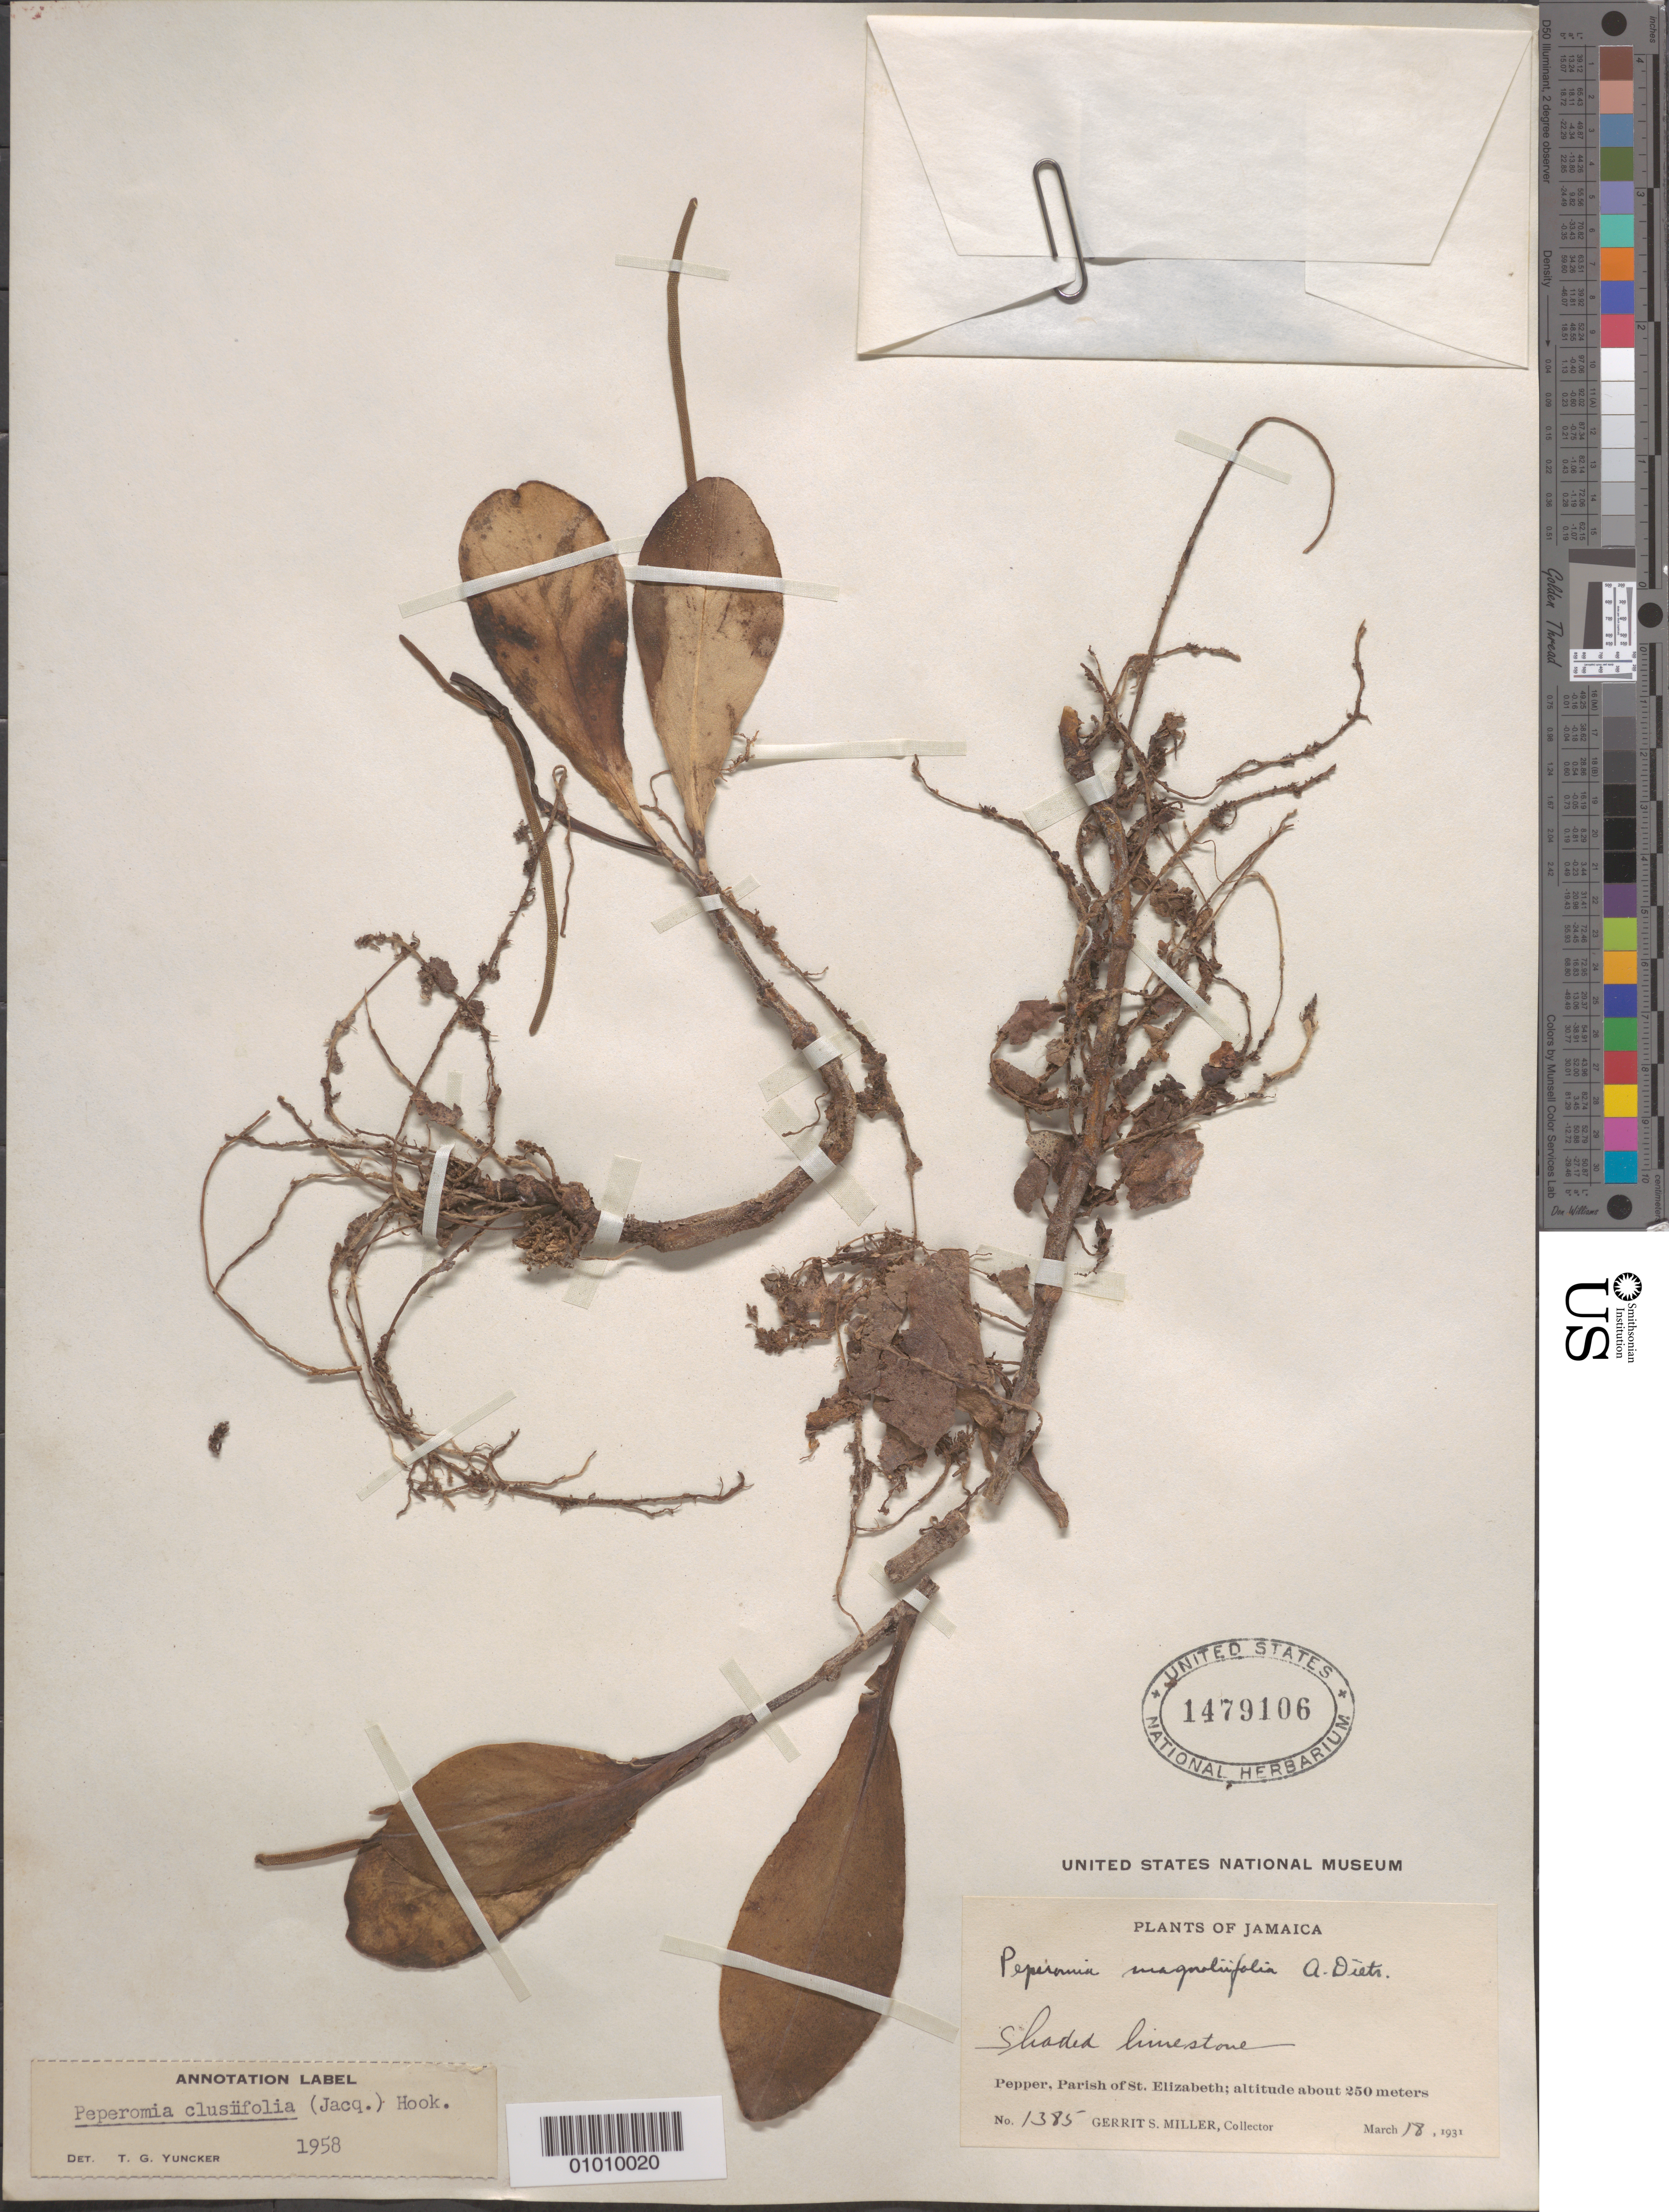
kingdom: Plantae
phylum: Tracheophyta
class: Magnoliopsida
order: Piperales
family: Piperaceae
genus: Peperomia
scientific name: Peperomia clusiifolia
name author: (Jacq.) Hook.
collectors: G. S. Miller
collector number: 1385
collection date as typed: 18 Mar 1931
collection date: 1931-03-18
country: Jamaica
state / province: Saint Elizabeth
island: Jamaica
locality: Pepper, parish of St. Elizabeth. Shaded limestone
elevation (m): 250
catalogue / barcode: US 1479106